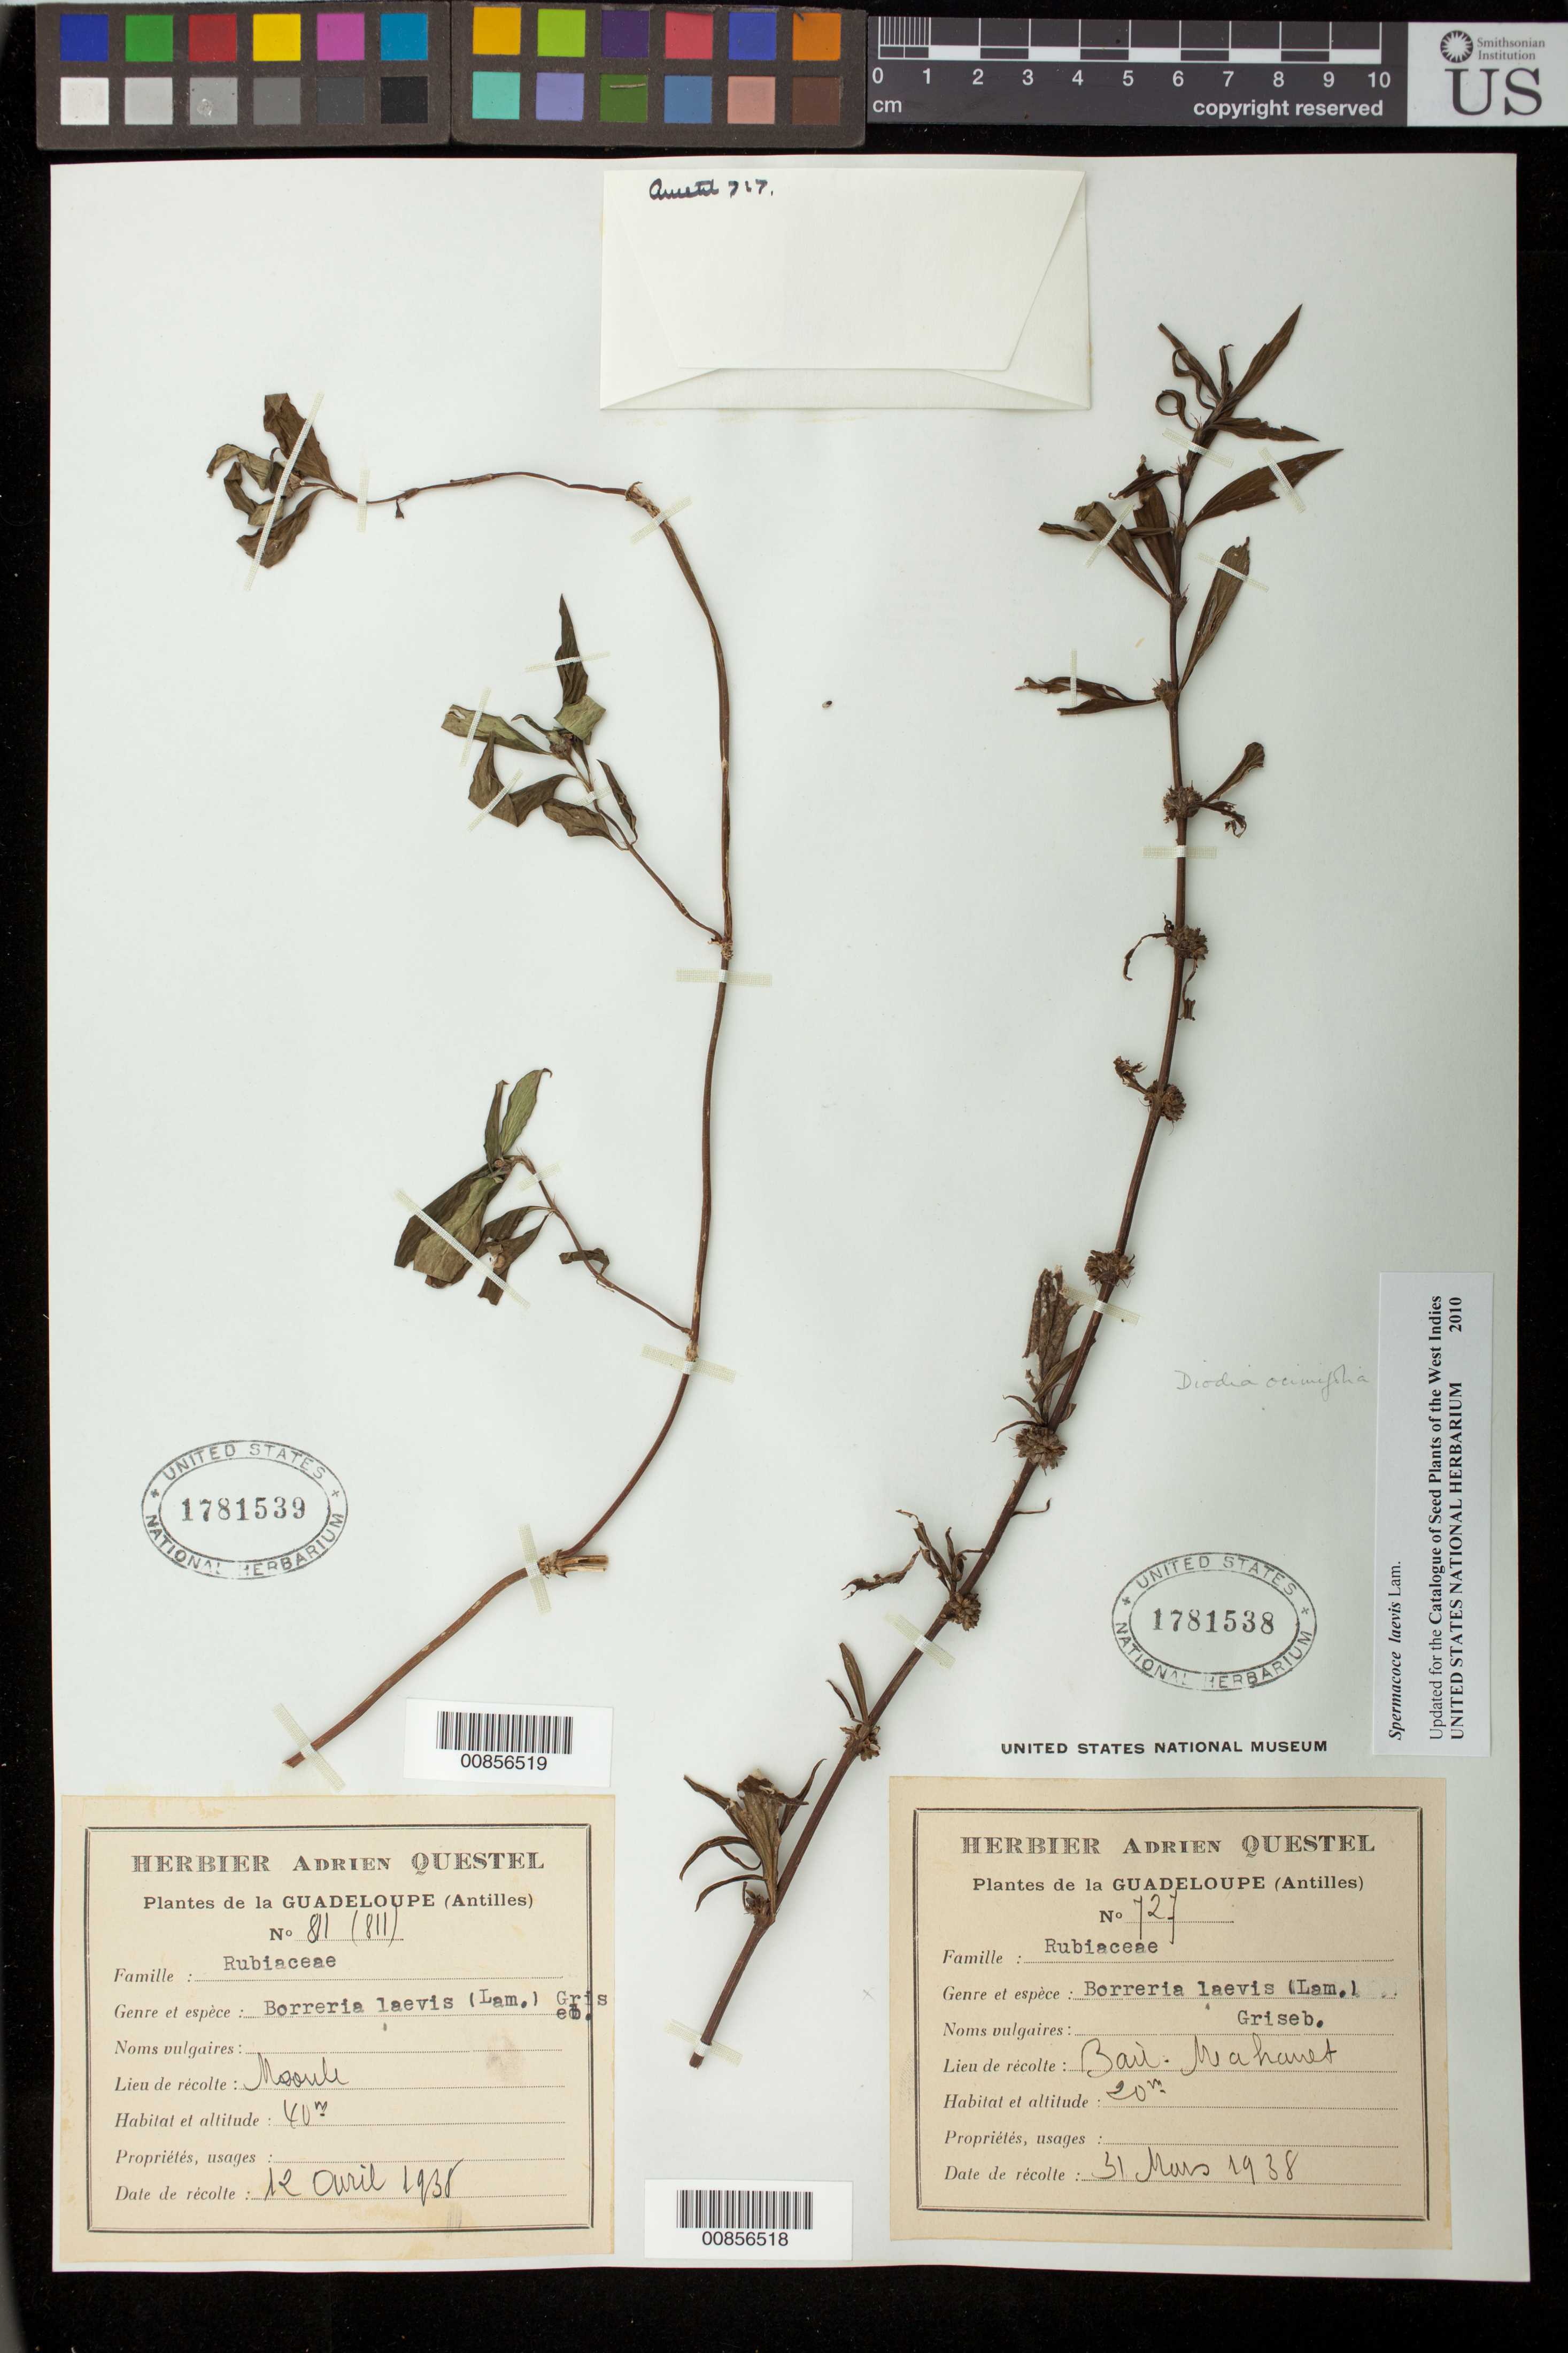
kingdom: Plantae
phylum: Tracheophyta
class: Magnoliopsida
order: Gentianales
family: Rubiaceae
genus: Spermacoce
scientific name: Spermacoce laevis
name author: Lam.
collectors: A. Questel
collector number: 727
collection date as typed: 31 Mar 1938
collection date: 1938-03-31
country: Guadeloupe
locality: Bair - Mahanet (sp?)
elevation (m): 20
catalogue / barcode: US 1781538